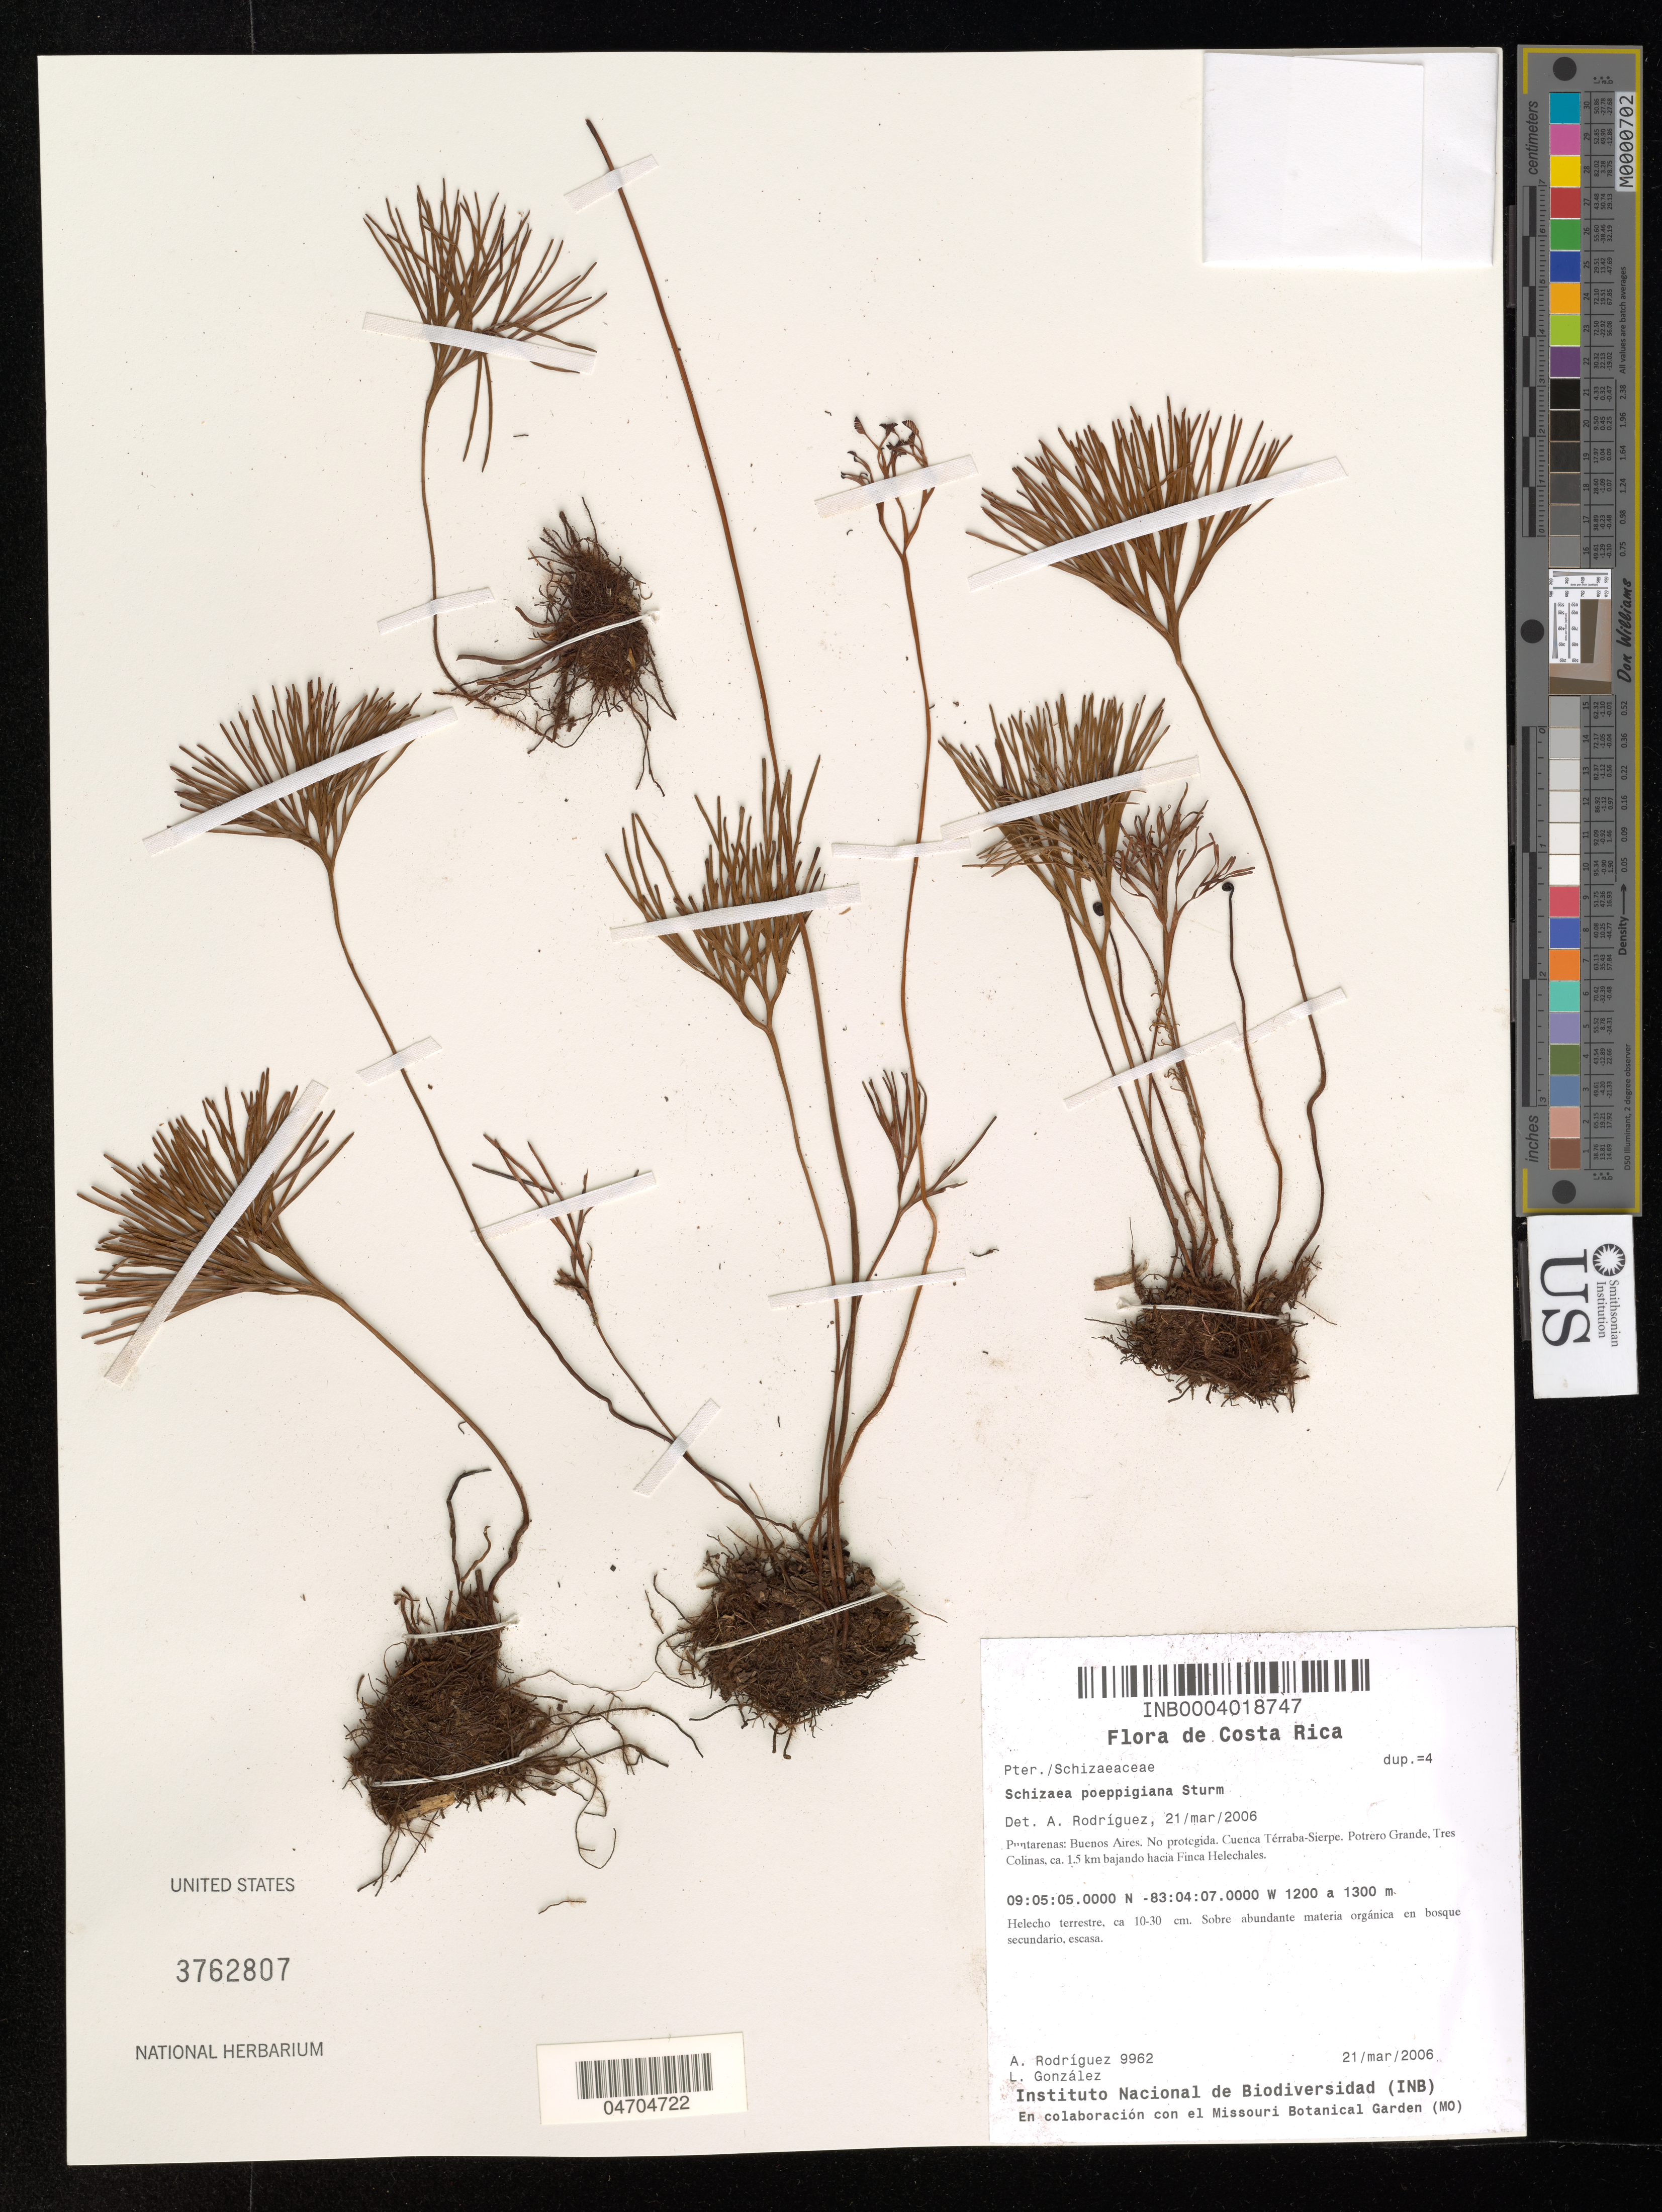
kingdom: Plantae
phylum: Tracheophyta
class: Polypodiopsida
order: Schizaeales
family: Schizaeaceae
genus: Schizaea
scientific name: Schizaea poeppigiana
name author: J.W. Sturm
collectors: A. Rodríguez & L. Gonzalez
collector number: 9962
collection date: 2006-03-21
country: Costa Rica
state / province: Puntarenas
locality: Buenos Aires. No protegida. Cuenca Térraba-Sierpe, Potrero Grande, Tres Colinas, ca. 1.5 km bajando hacia Finca Helechales.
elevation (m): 1200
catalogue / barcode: US 3762807